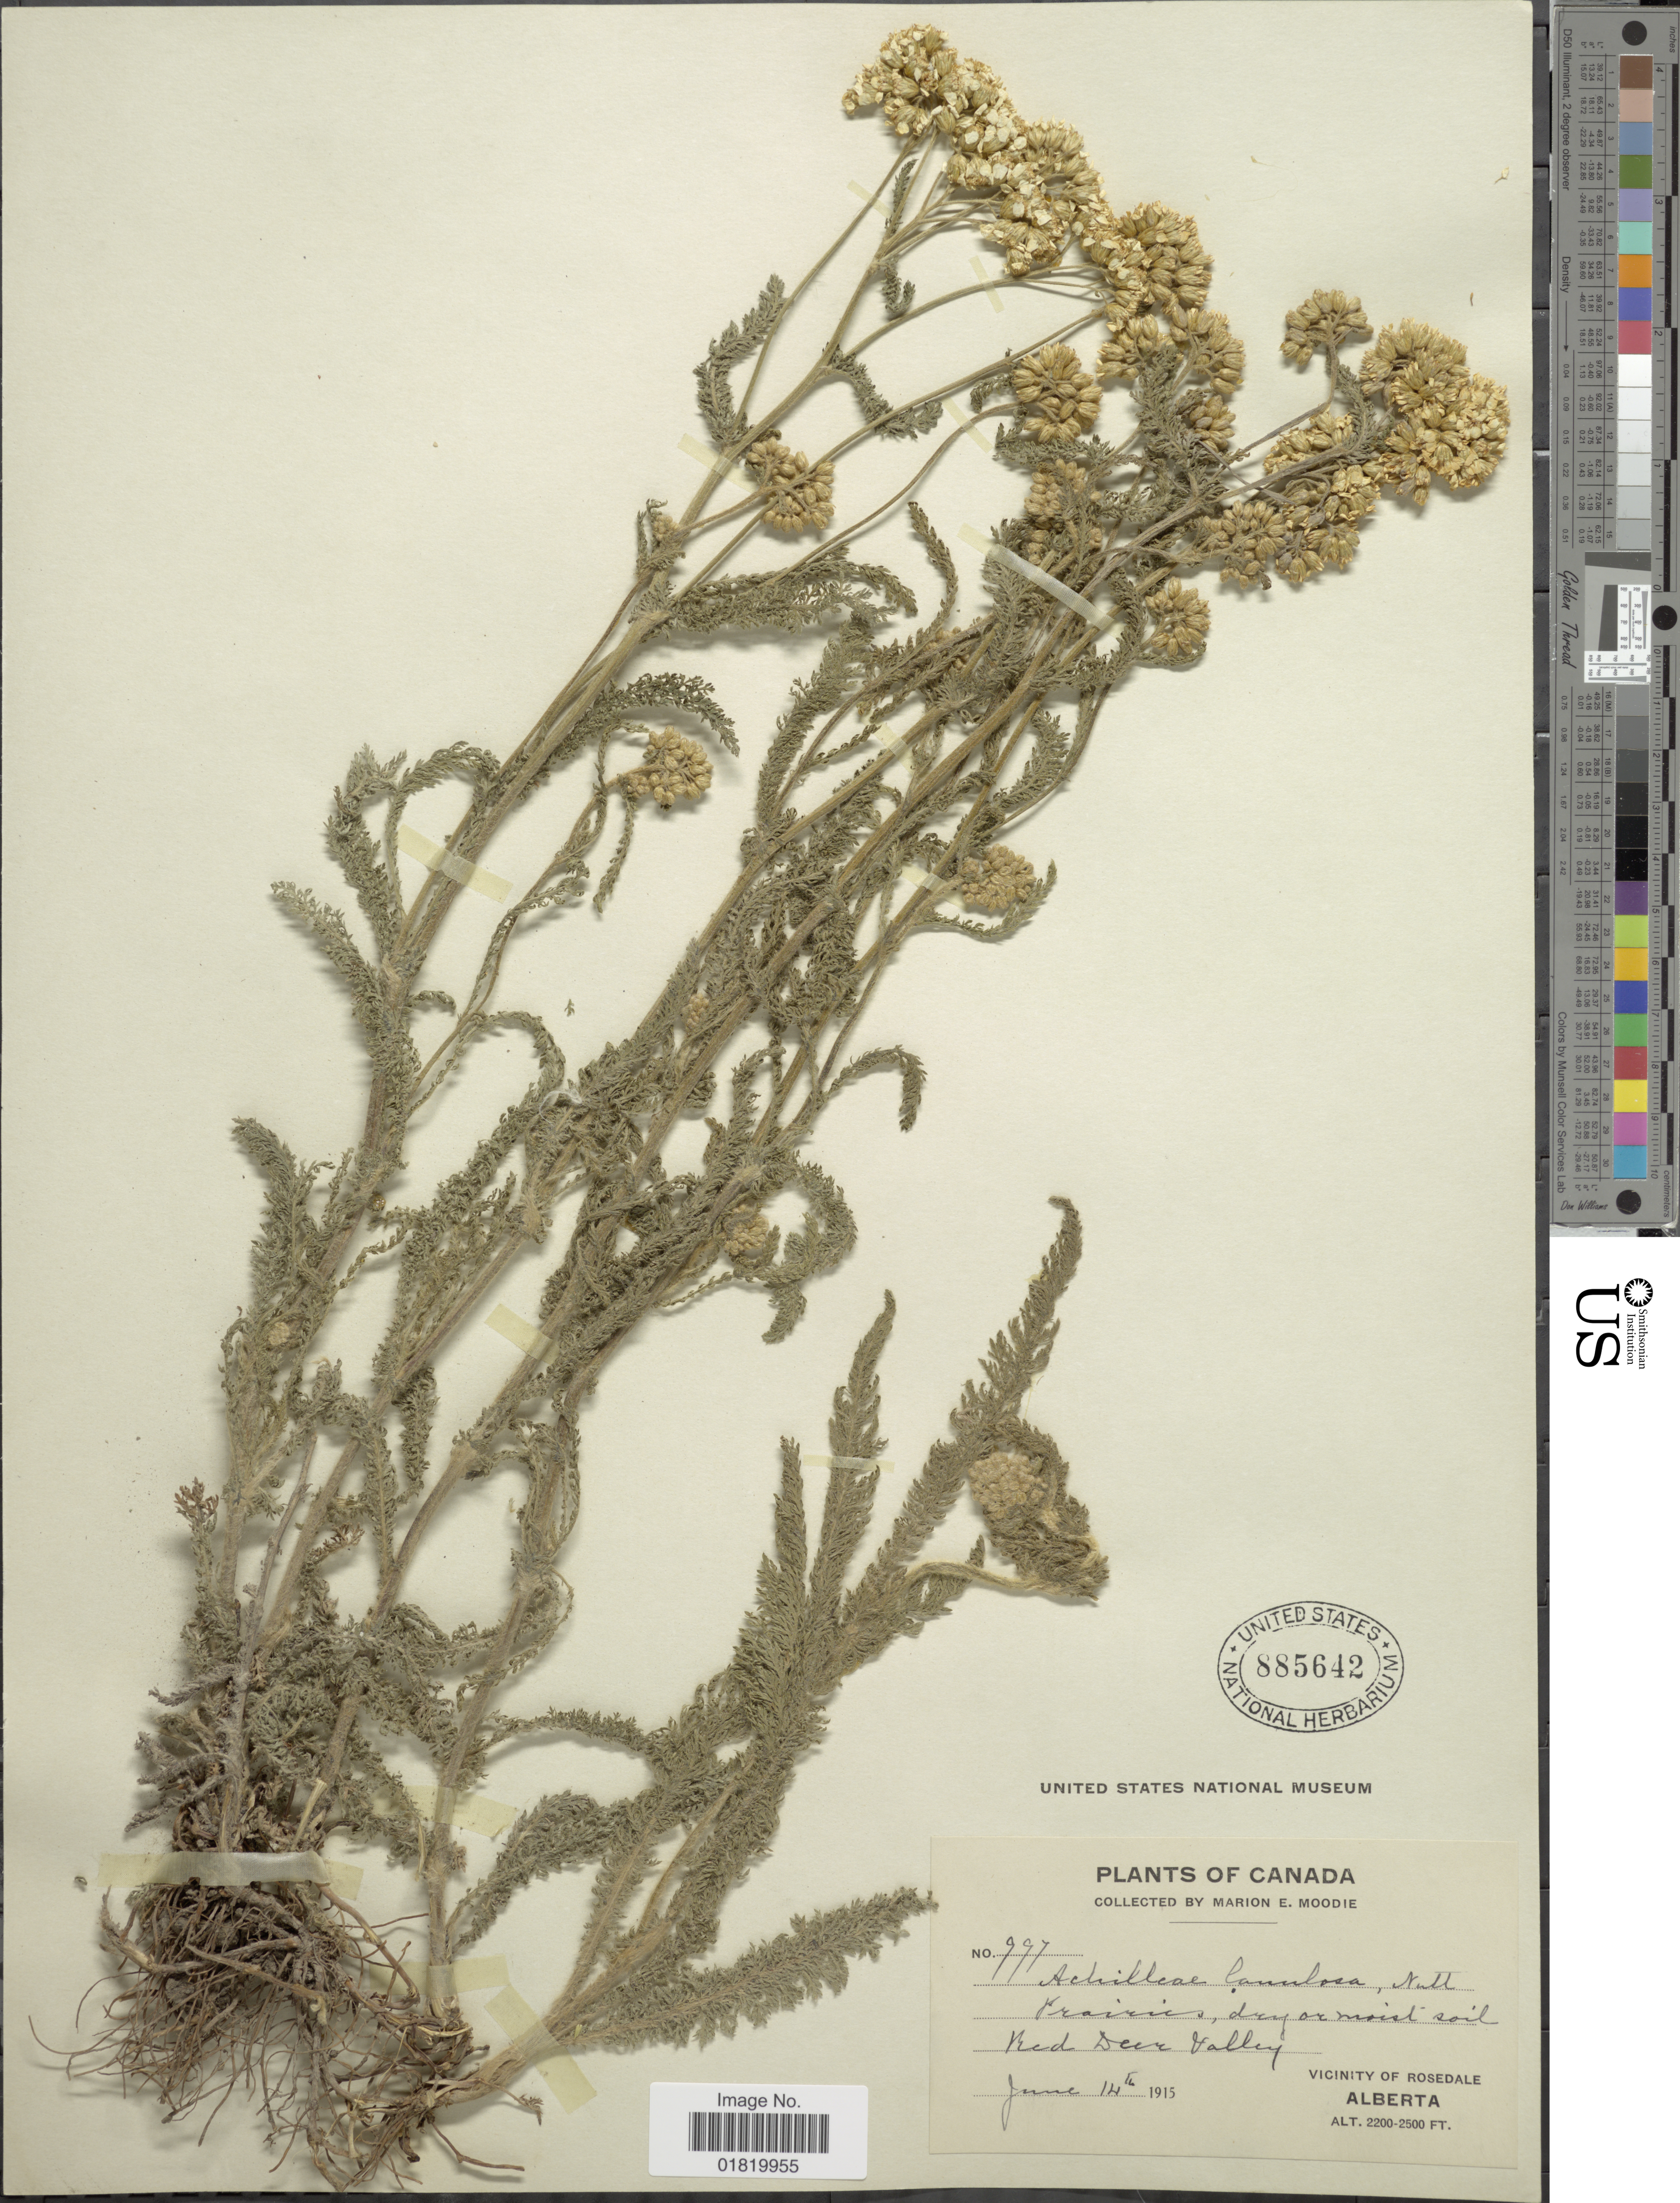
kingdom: Plantae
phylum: Tracheophyta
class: Magnoliopsida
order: Asterales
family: Asteraceae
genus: Achillea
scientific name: Achillea lanulosa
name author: Nutt.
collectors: M. E. Moodie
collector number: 997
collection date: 1915-06-14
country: Canada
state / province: Alberta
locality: Prairies, dry or moist soil Red Deer Valley. Vicinity of Rosedale. Alberta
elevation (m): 671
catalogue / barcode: US 885642